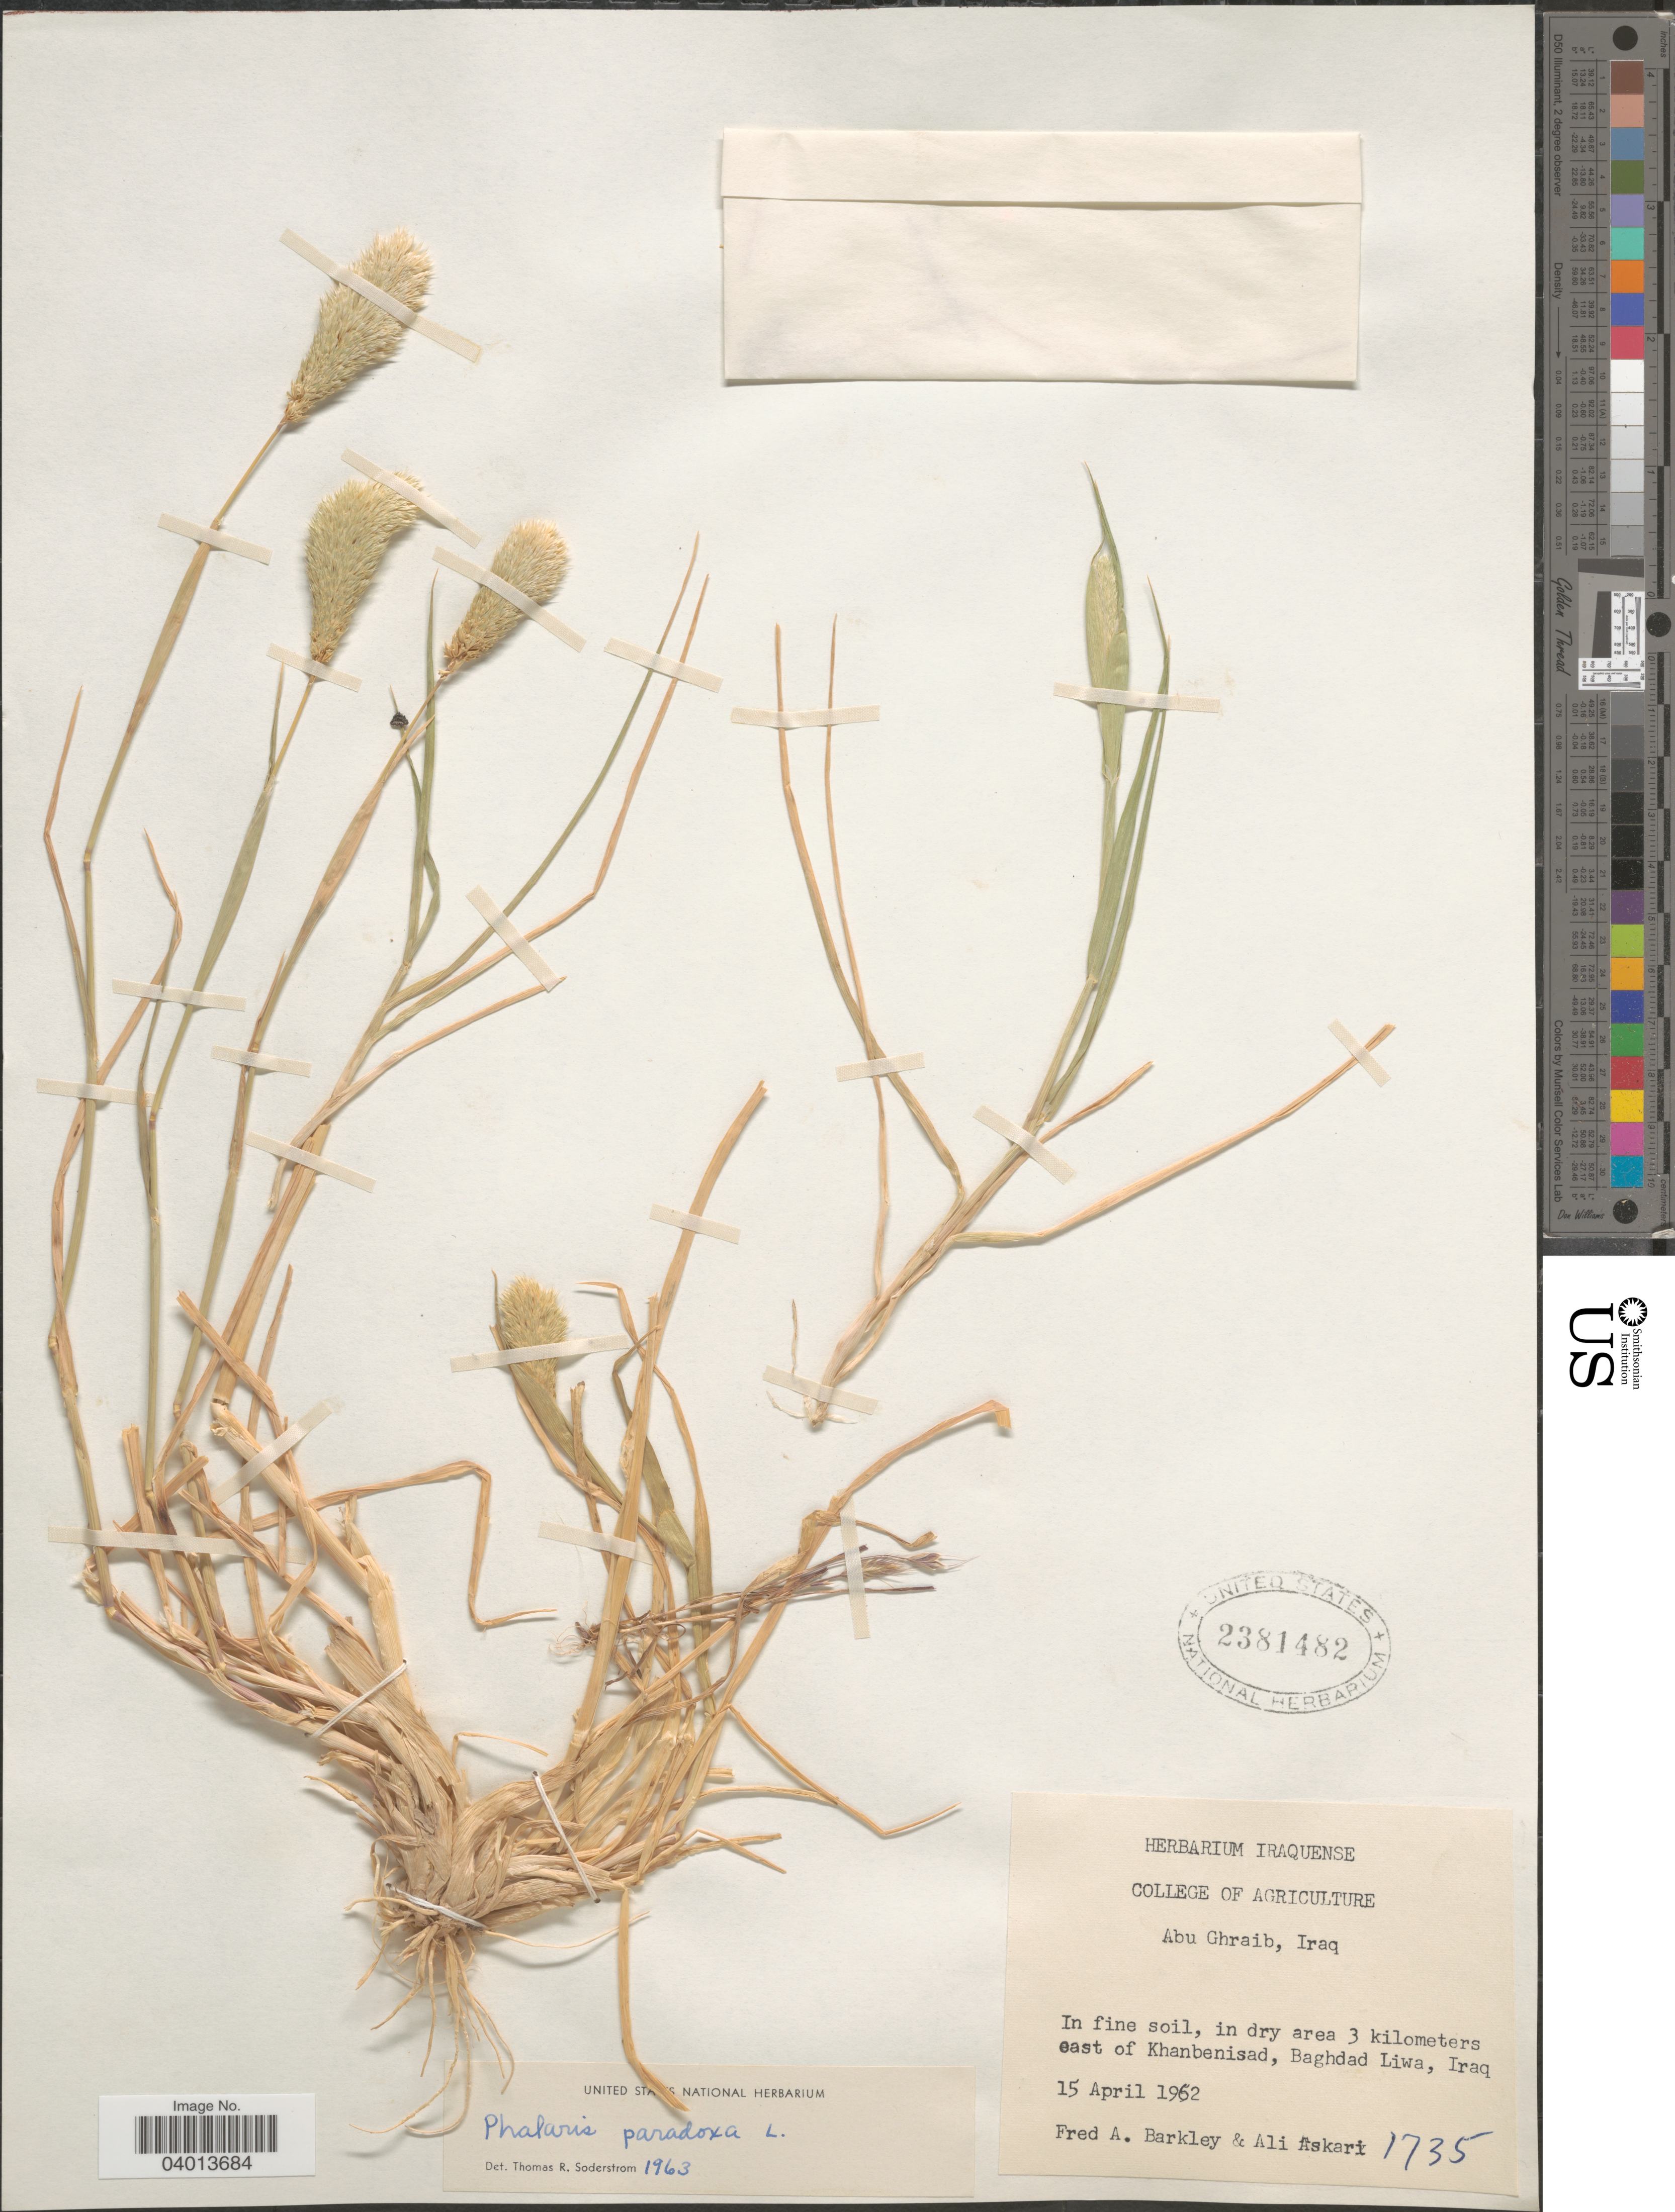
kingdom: Plantae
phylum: Tracheophyta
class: Liliopsida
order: Poales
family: Poaceae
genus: Phalaris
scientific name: Phalaris paradoxa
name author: L.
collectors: F. A. Barkley & Askari, A.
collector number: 1735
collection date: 1962-04-15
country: Iraq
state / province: Baghdad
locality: Area 3 kilometers east of Khanbenisad, Baghdad Liwa.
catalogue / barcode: US 2381482